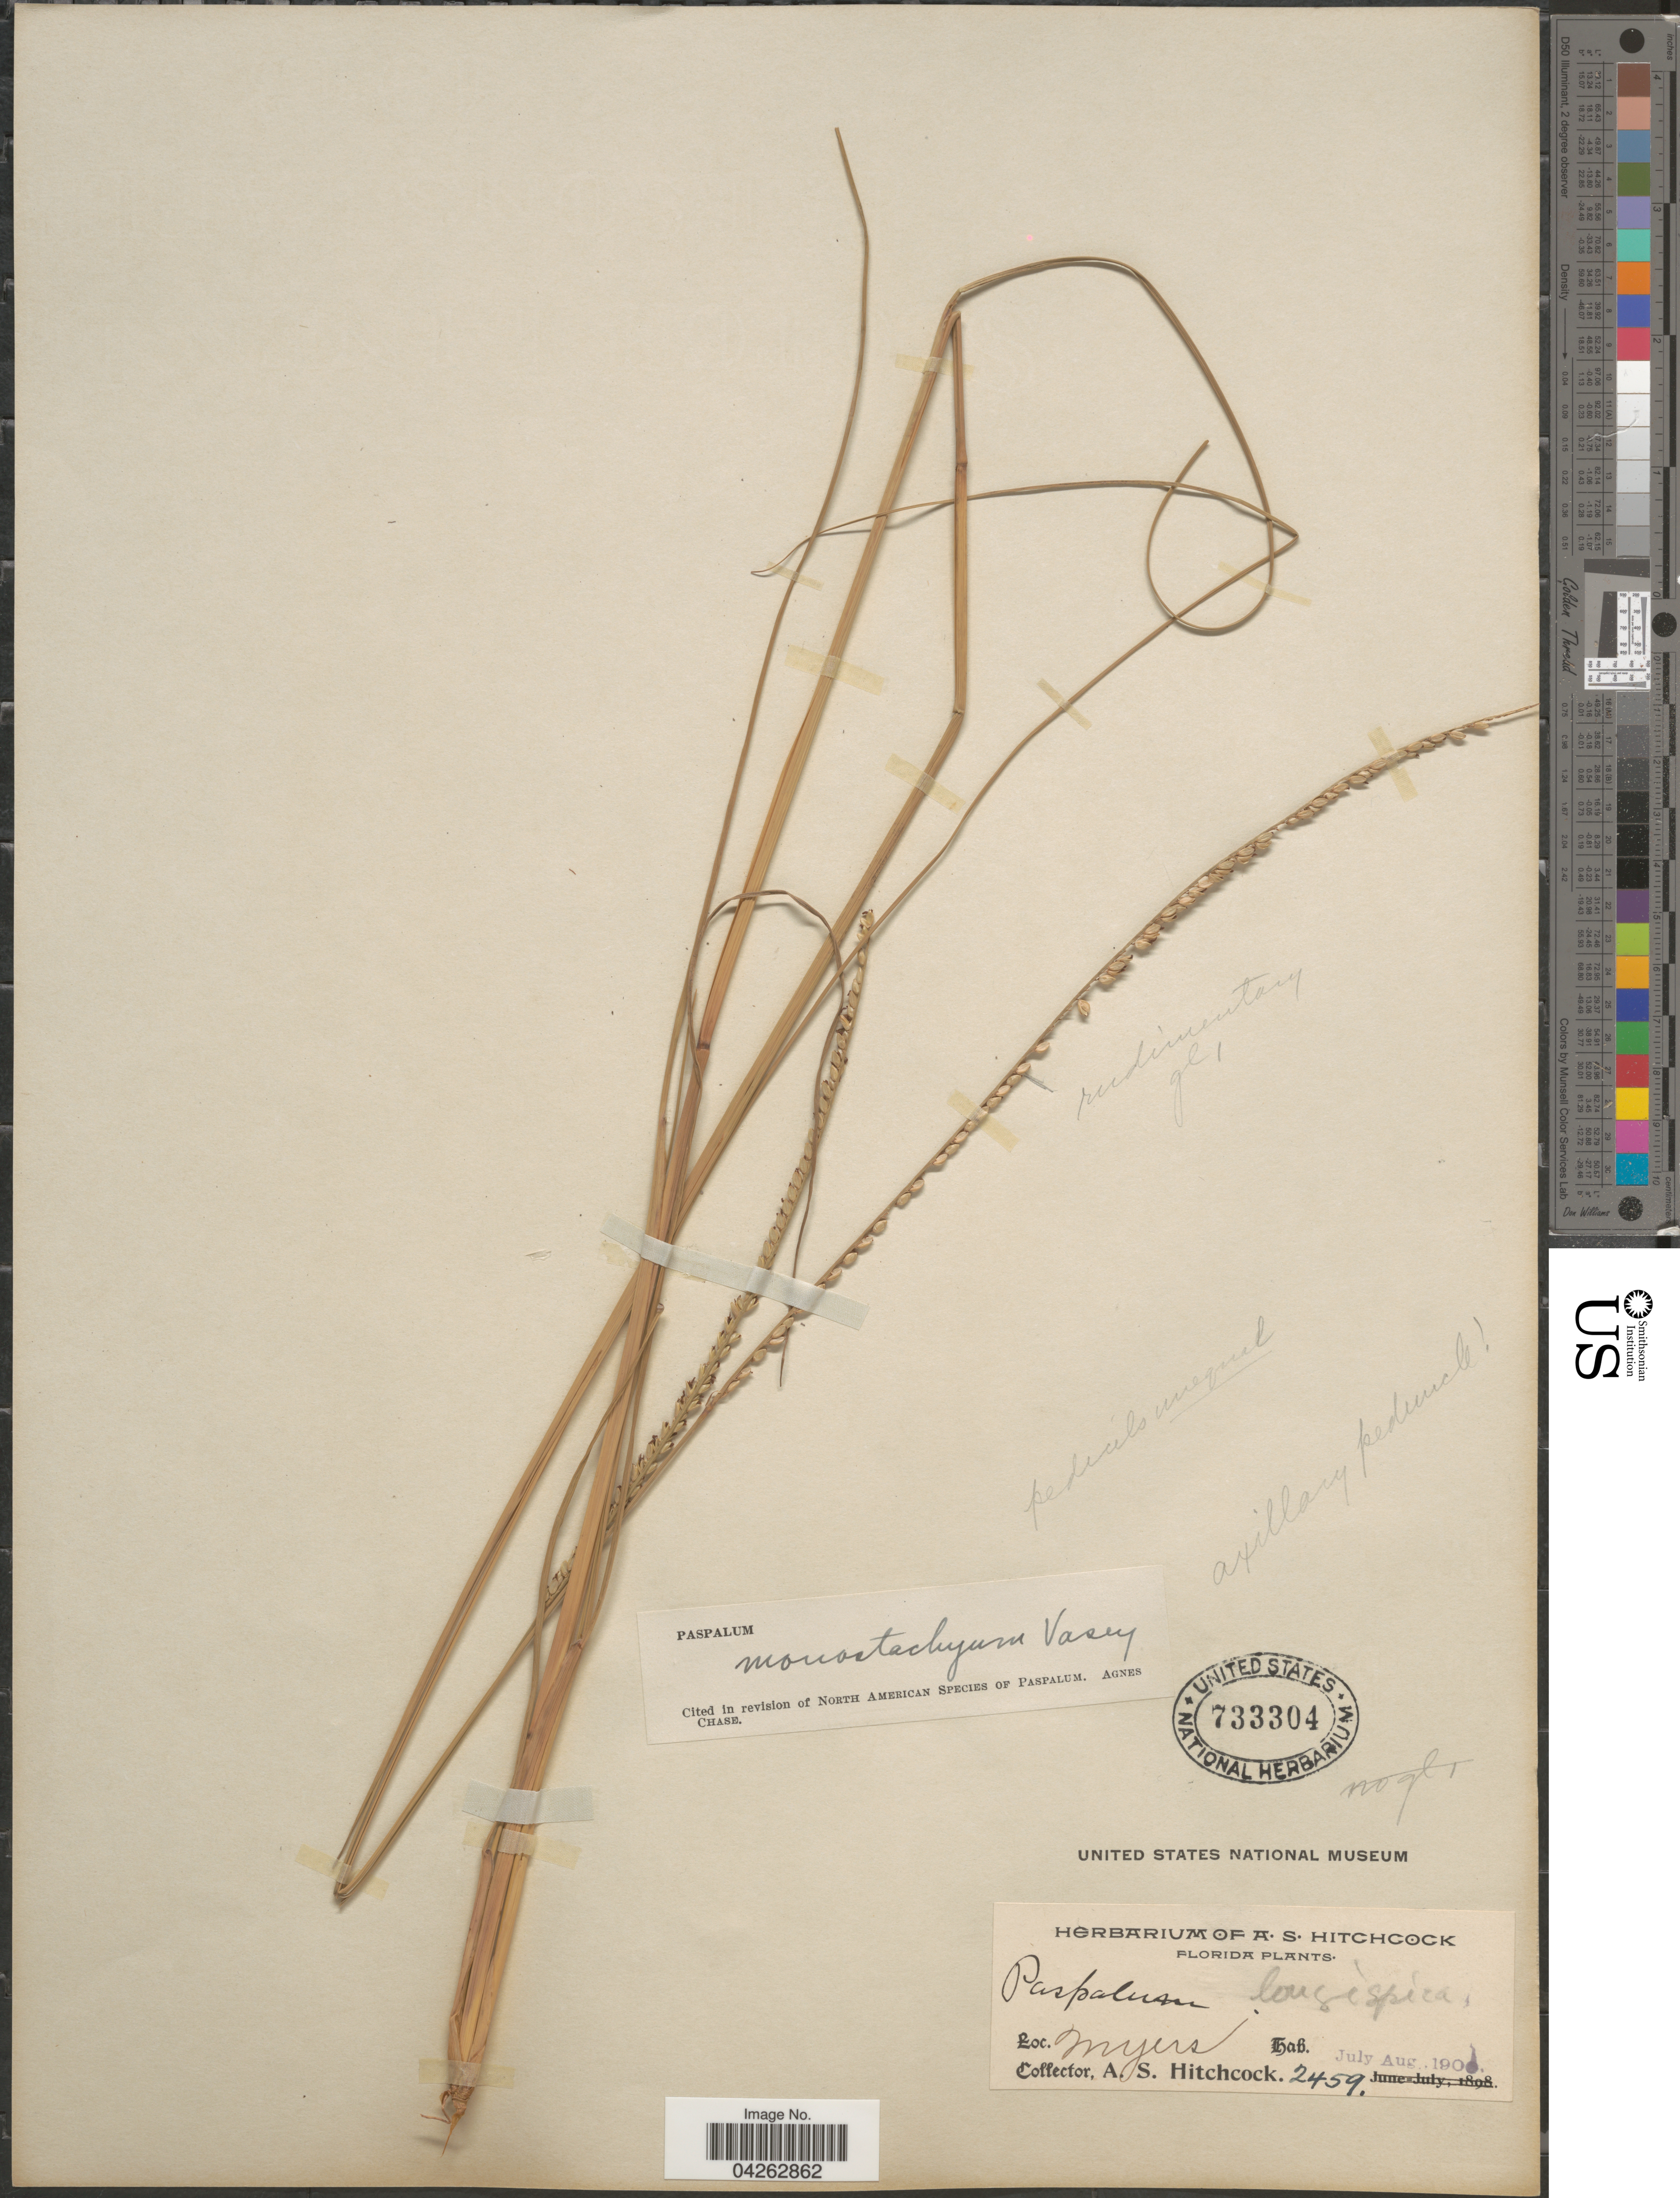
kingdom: Plantae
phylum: Tracheophyta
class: Liliopsida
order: Poales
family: Poaceae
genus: Paspalum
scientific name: Paspalum monostachyum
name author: Vasey ex Chapm.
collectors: A. S. Hitchcock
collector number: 2459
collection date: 1900-07/1900-08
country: United States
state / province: Florida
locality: Myers.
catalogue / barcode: US 733304